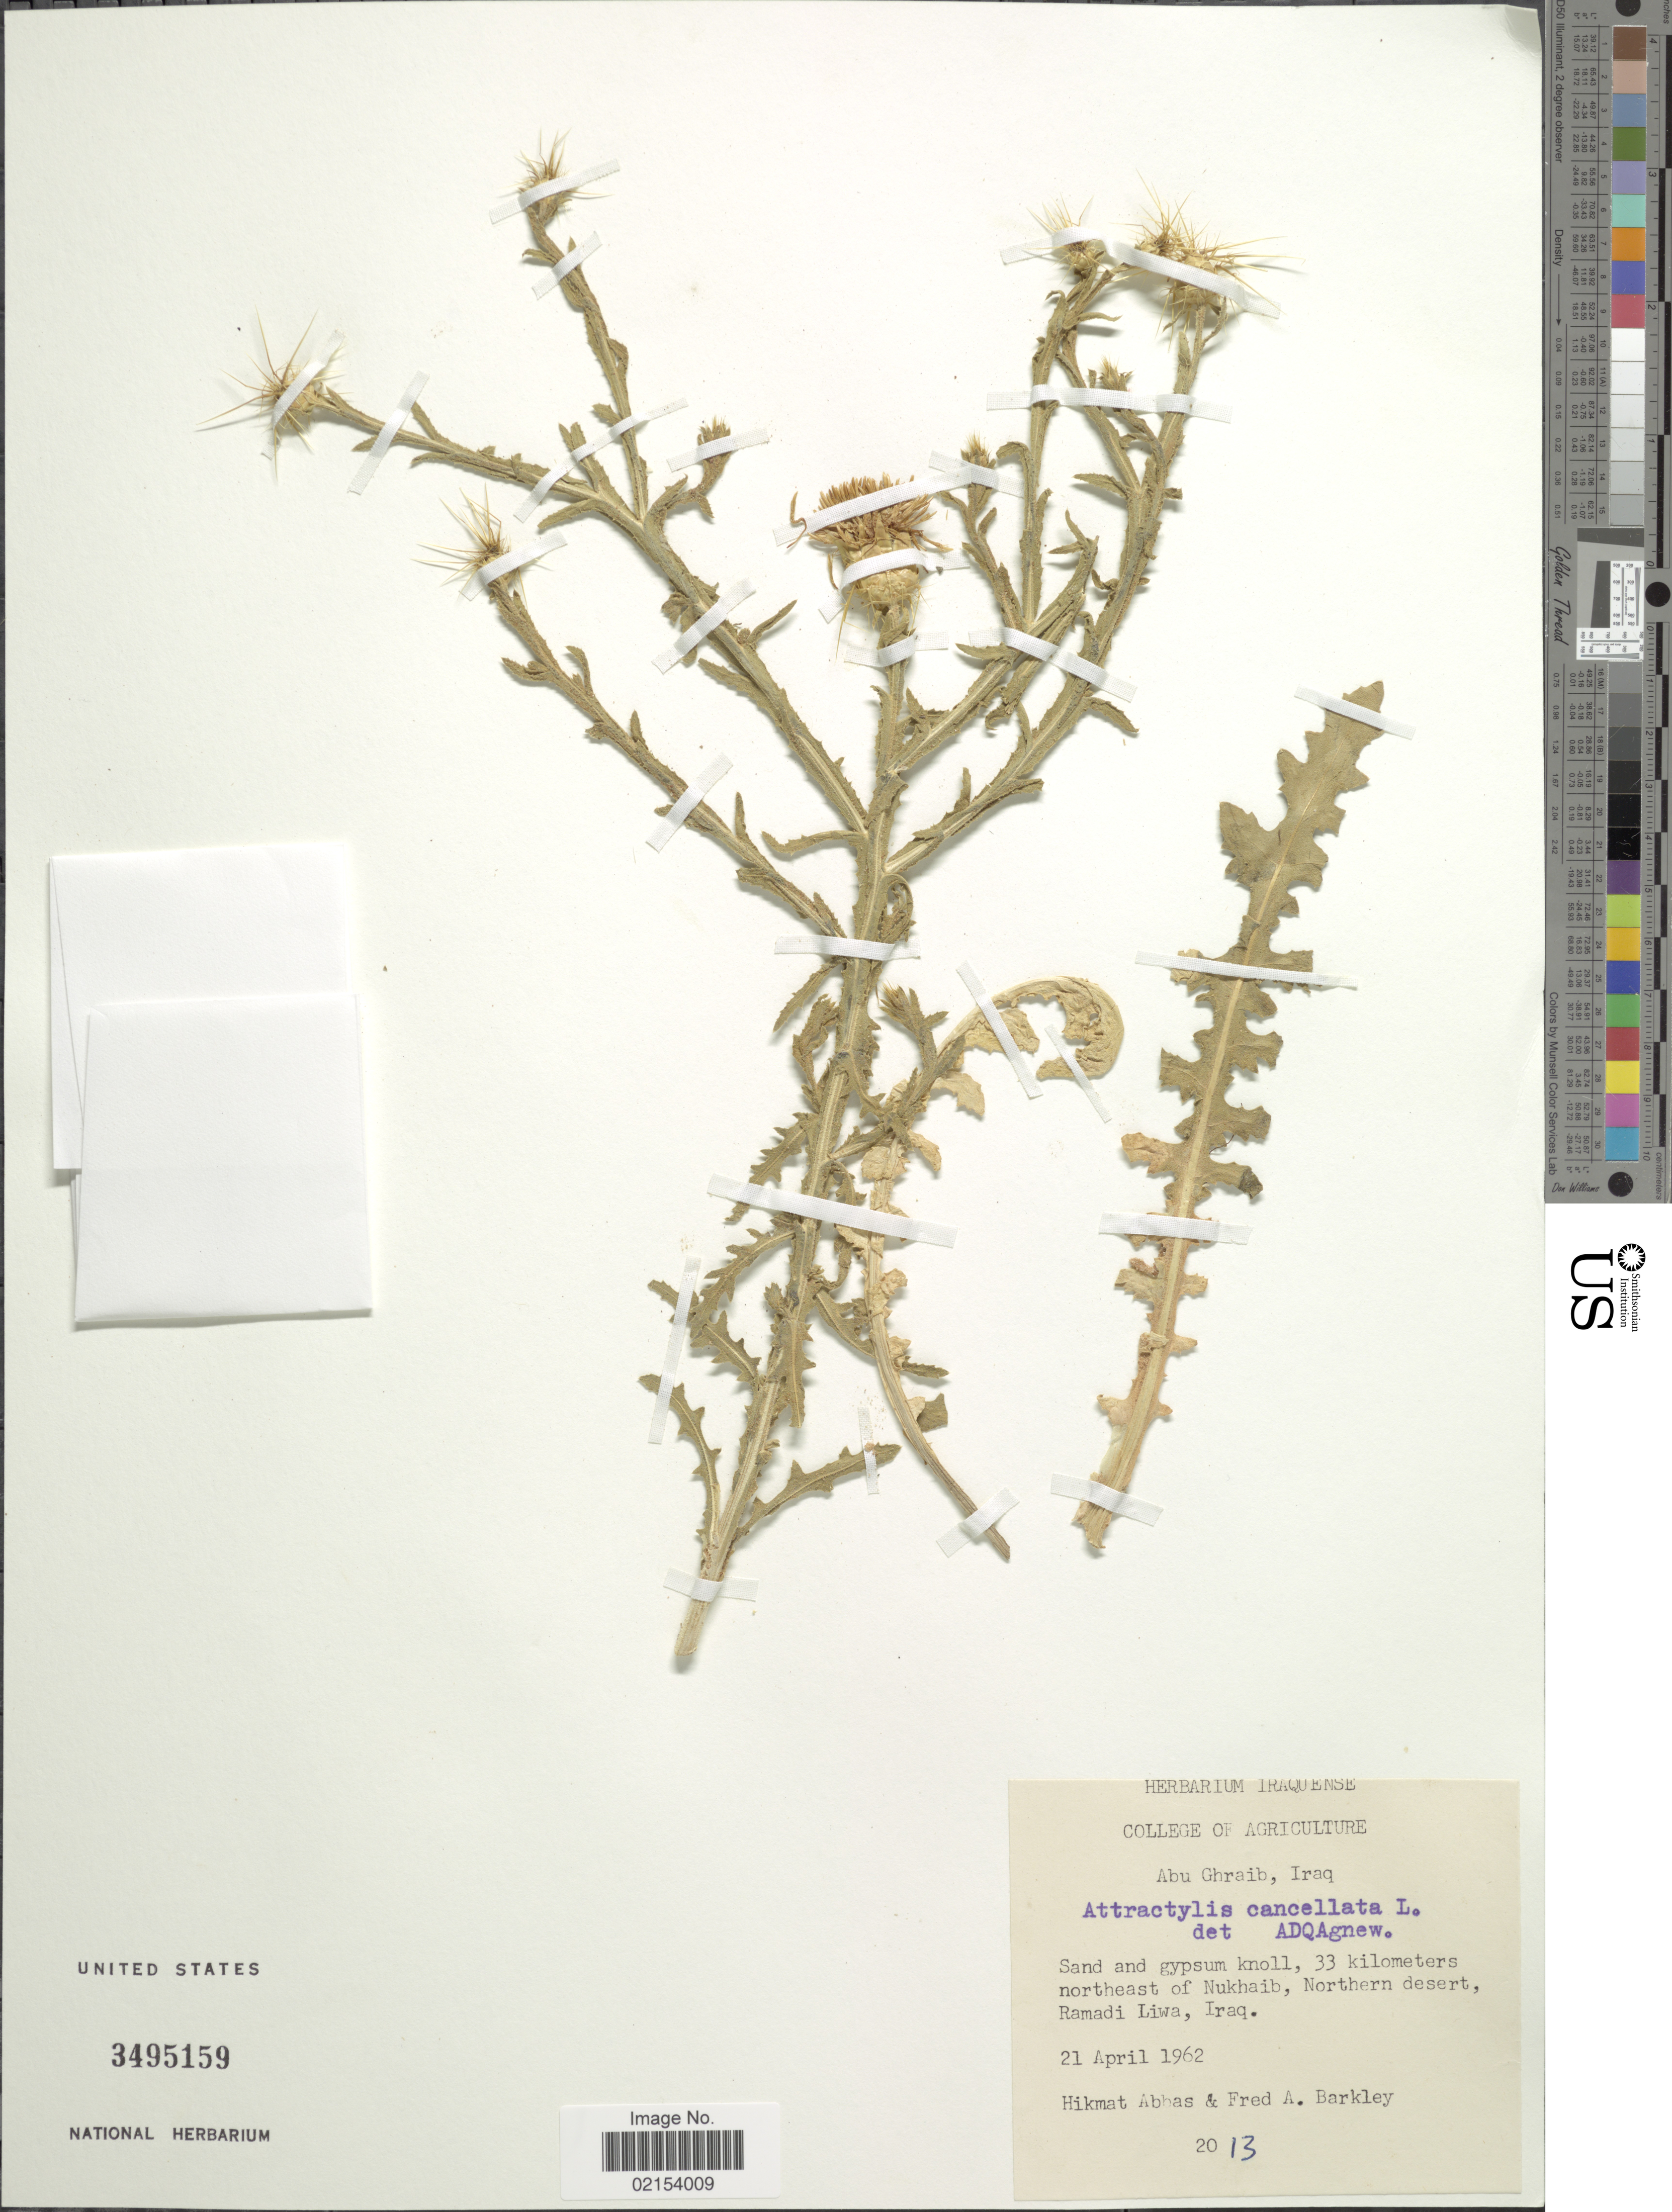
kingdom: Plantae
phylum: Tracheophyta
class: Magnoliopsida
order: Asterales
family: Asteraceae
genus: Atractylis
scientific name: Atractylis cancellata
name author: L.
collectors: H. Abbas & F. A. Barkley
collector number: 2013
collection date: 1962-04-21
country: Iraq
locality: Abu Ghraib. 33 kilometers northeast of Nukhaib, Northern desert, Ramadi Liwa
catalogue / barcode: US 3495159